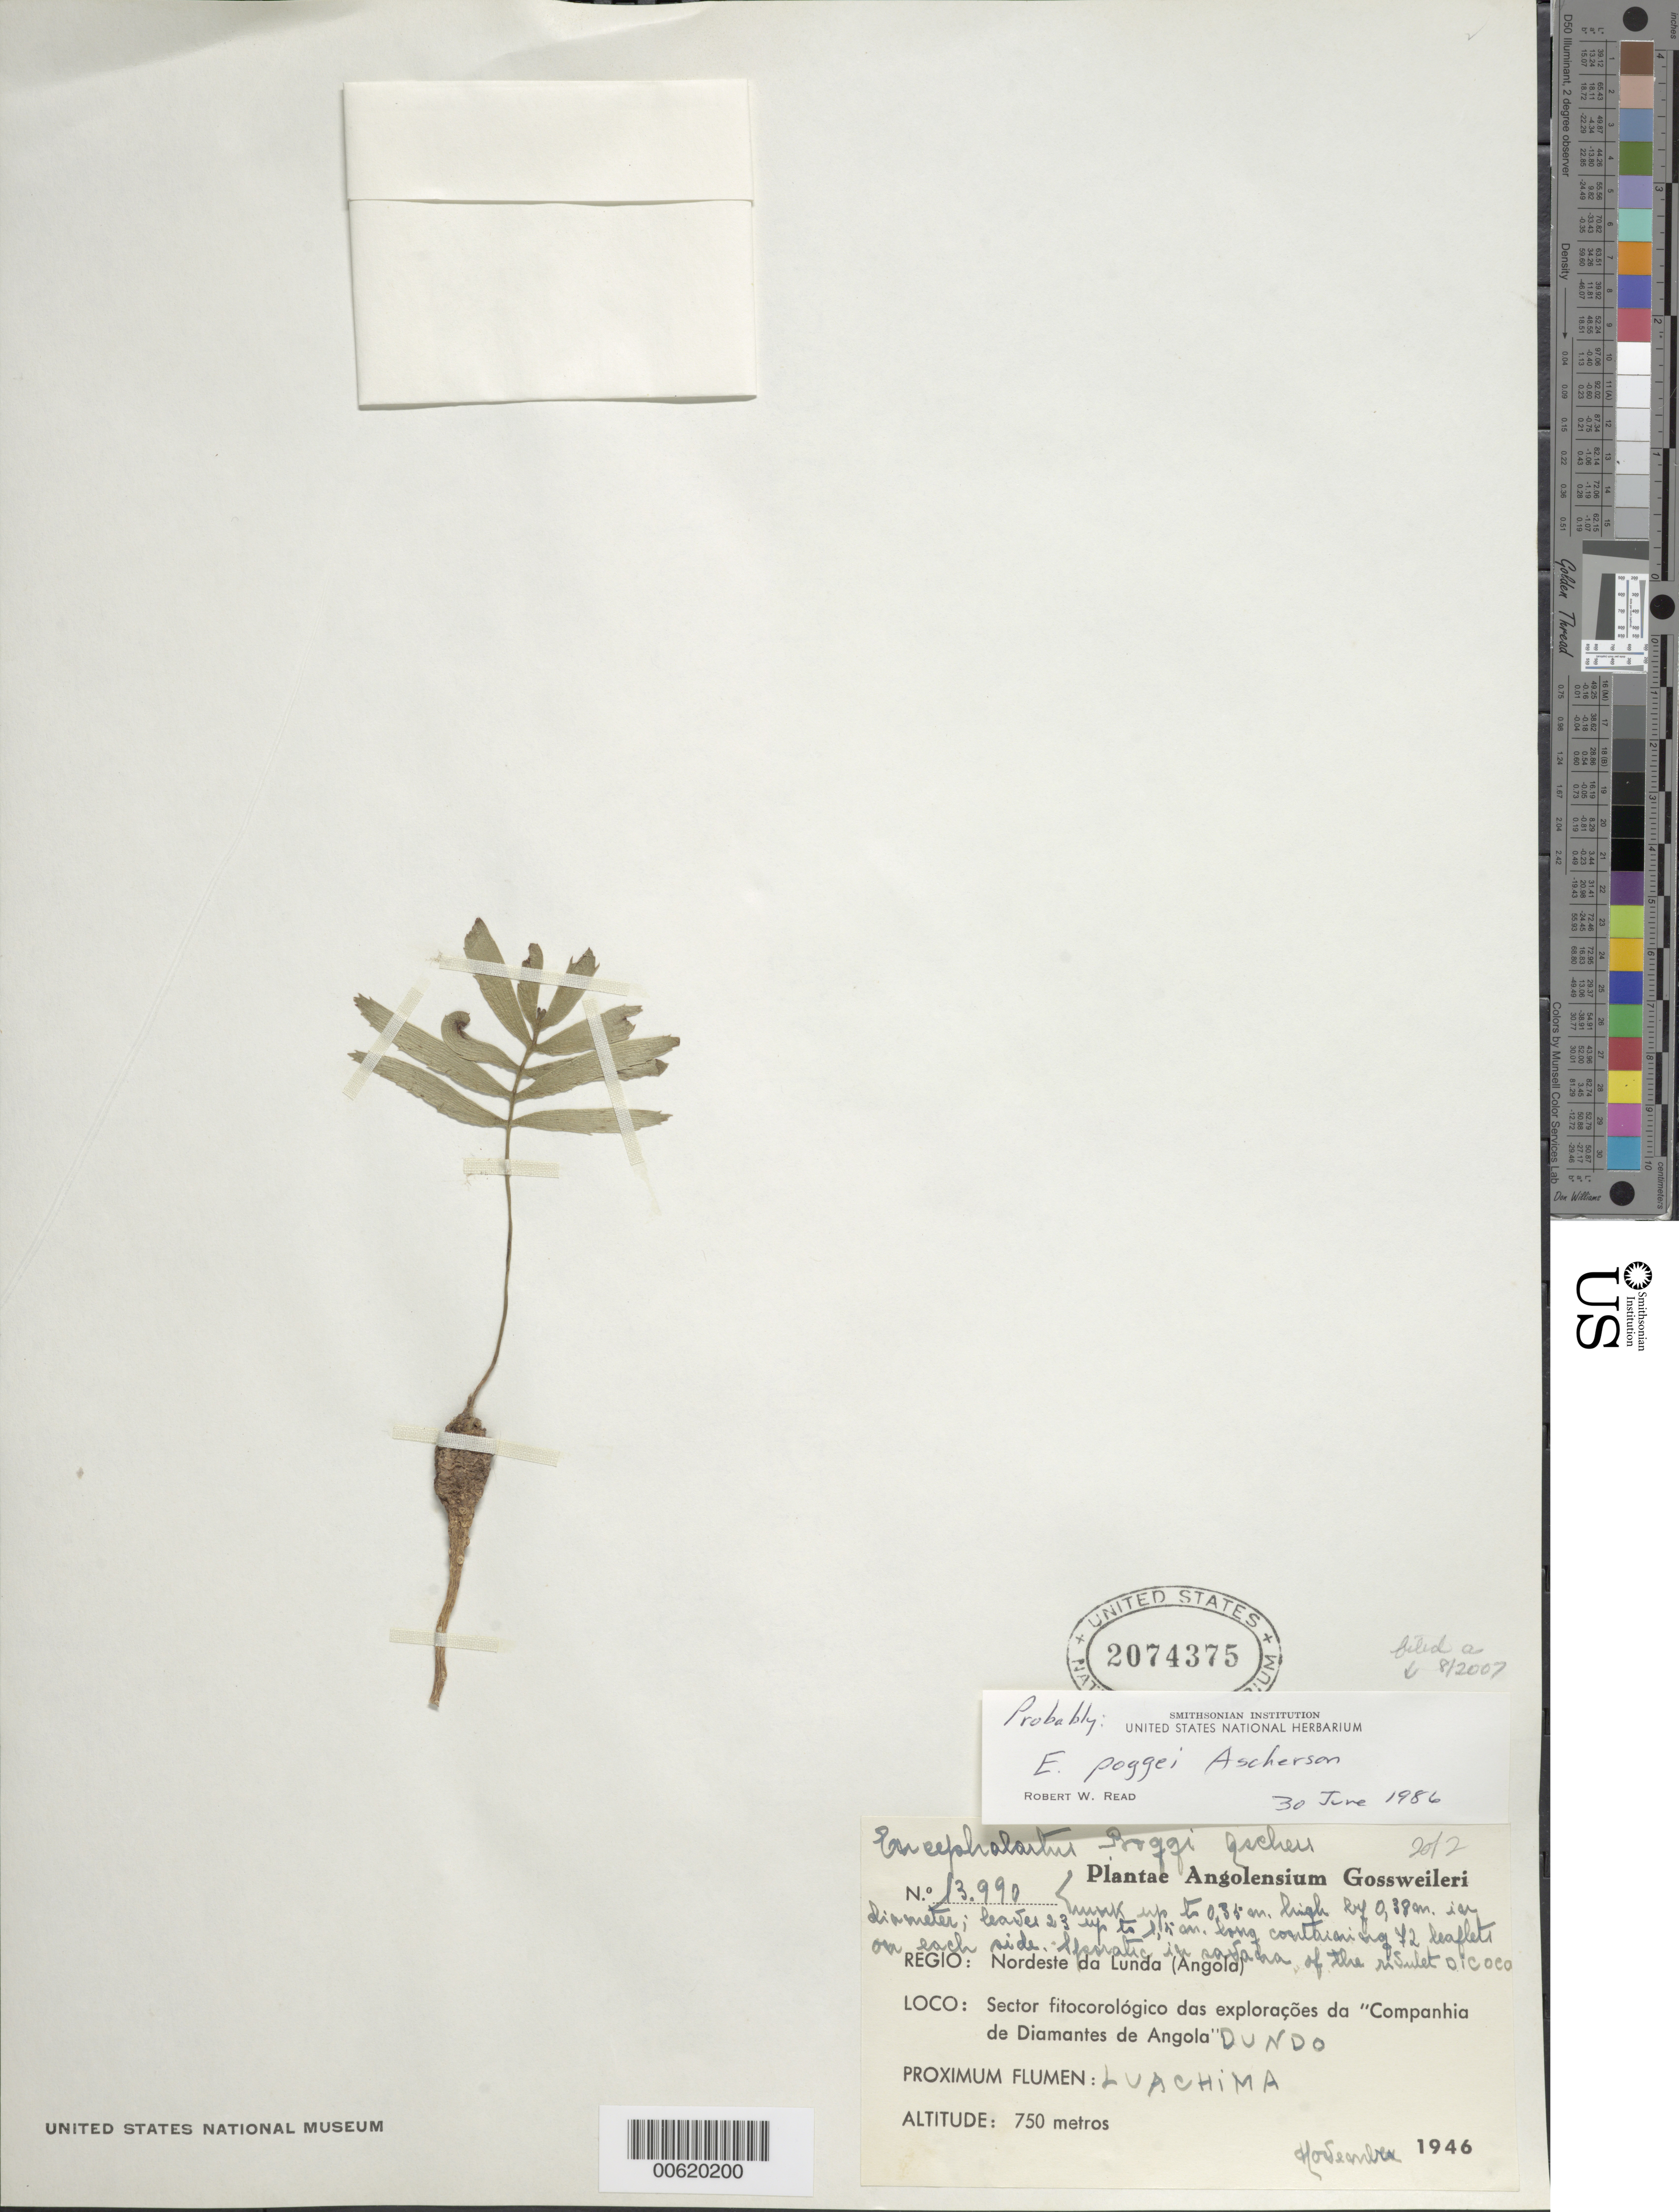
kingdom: Plantae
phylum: Tracheophyta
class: Cycadopsida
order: Cycadales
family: Zamiaceae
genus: Encephalartos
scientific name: Encephalartos poggei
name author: Asch.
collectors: A. Gossweiler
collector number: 13990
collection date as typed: Nov 1946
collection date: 1946-11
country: Angola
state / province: Lunda Norte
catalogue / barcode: US 2074375